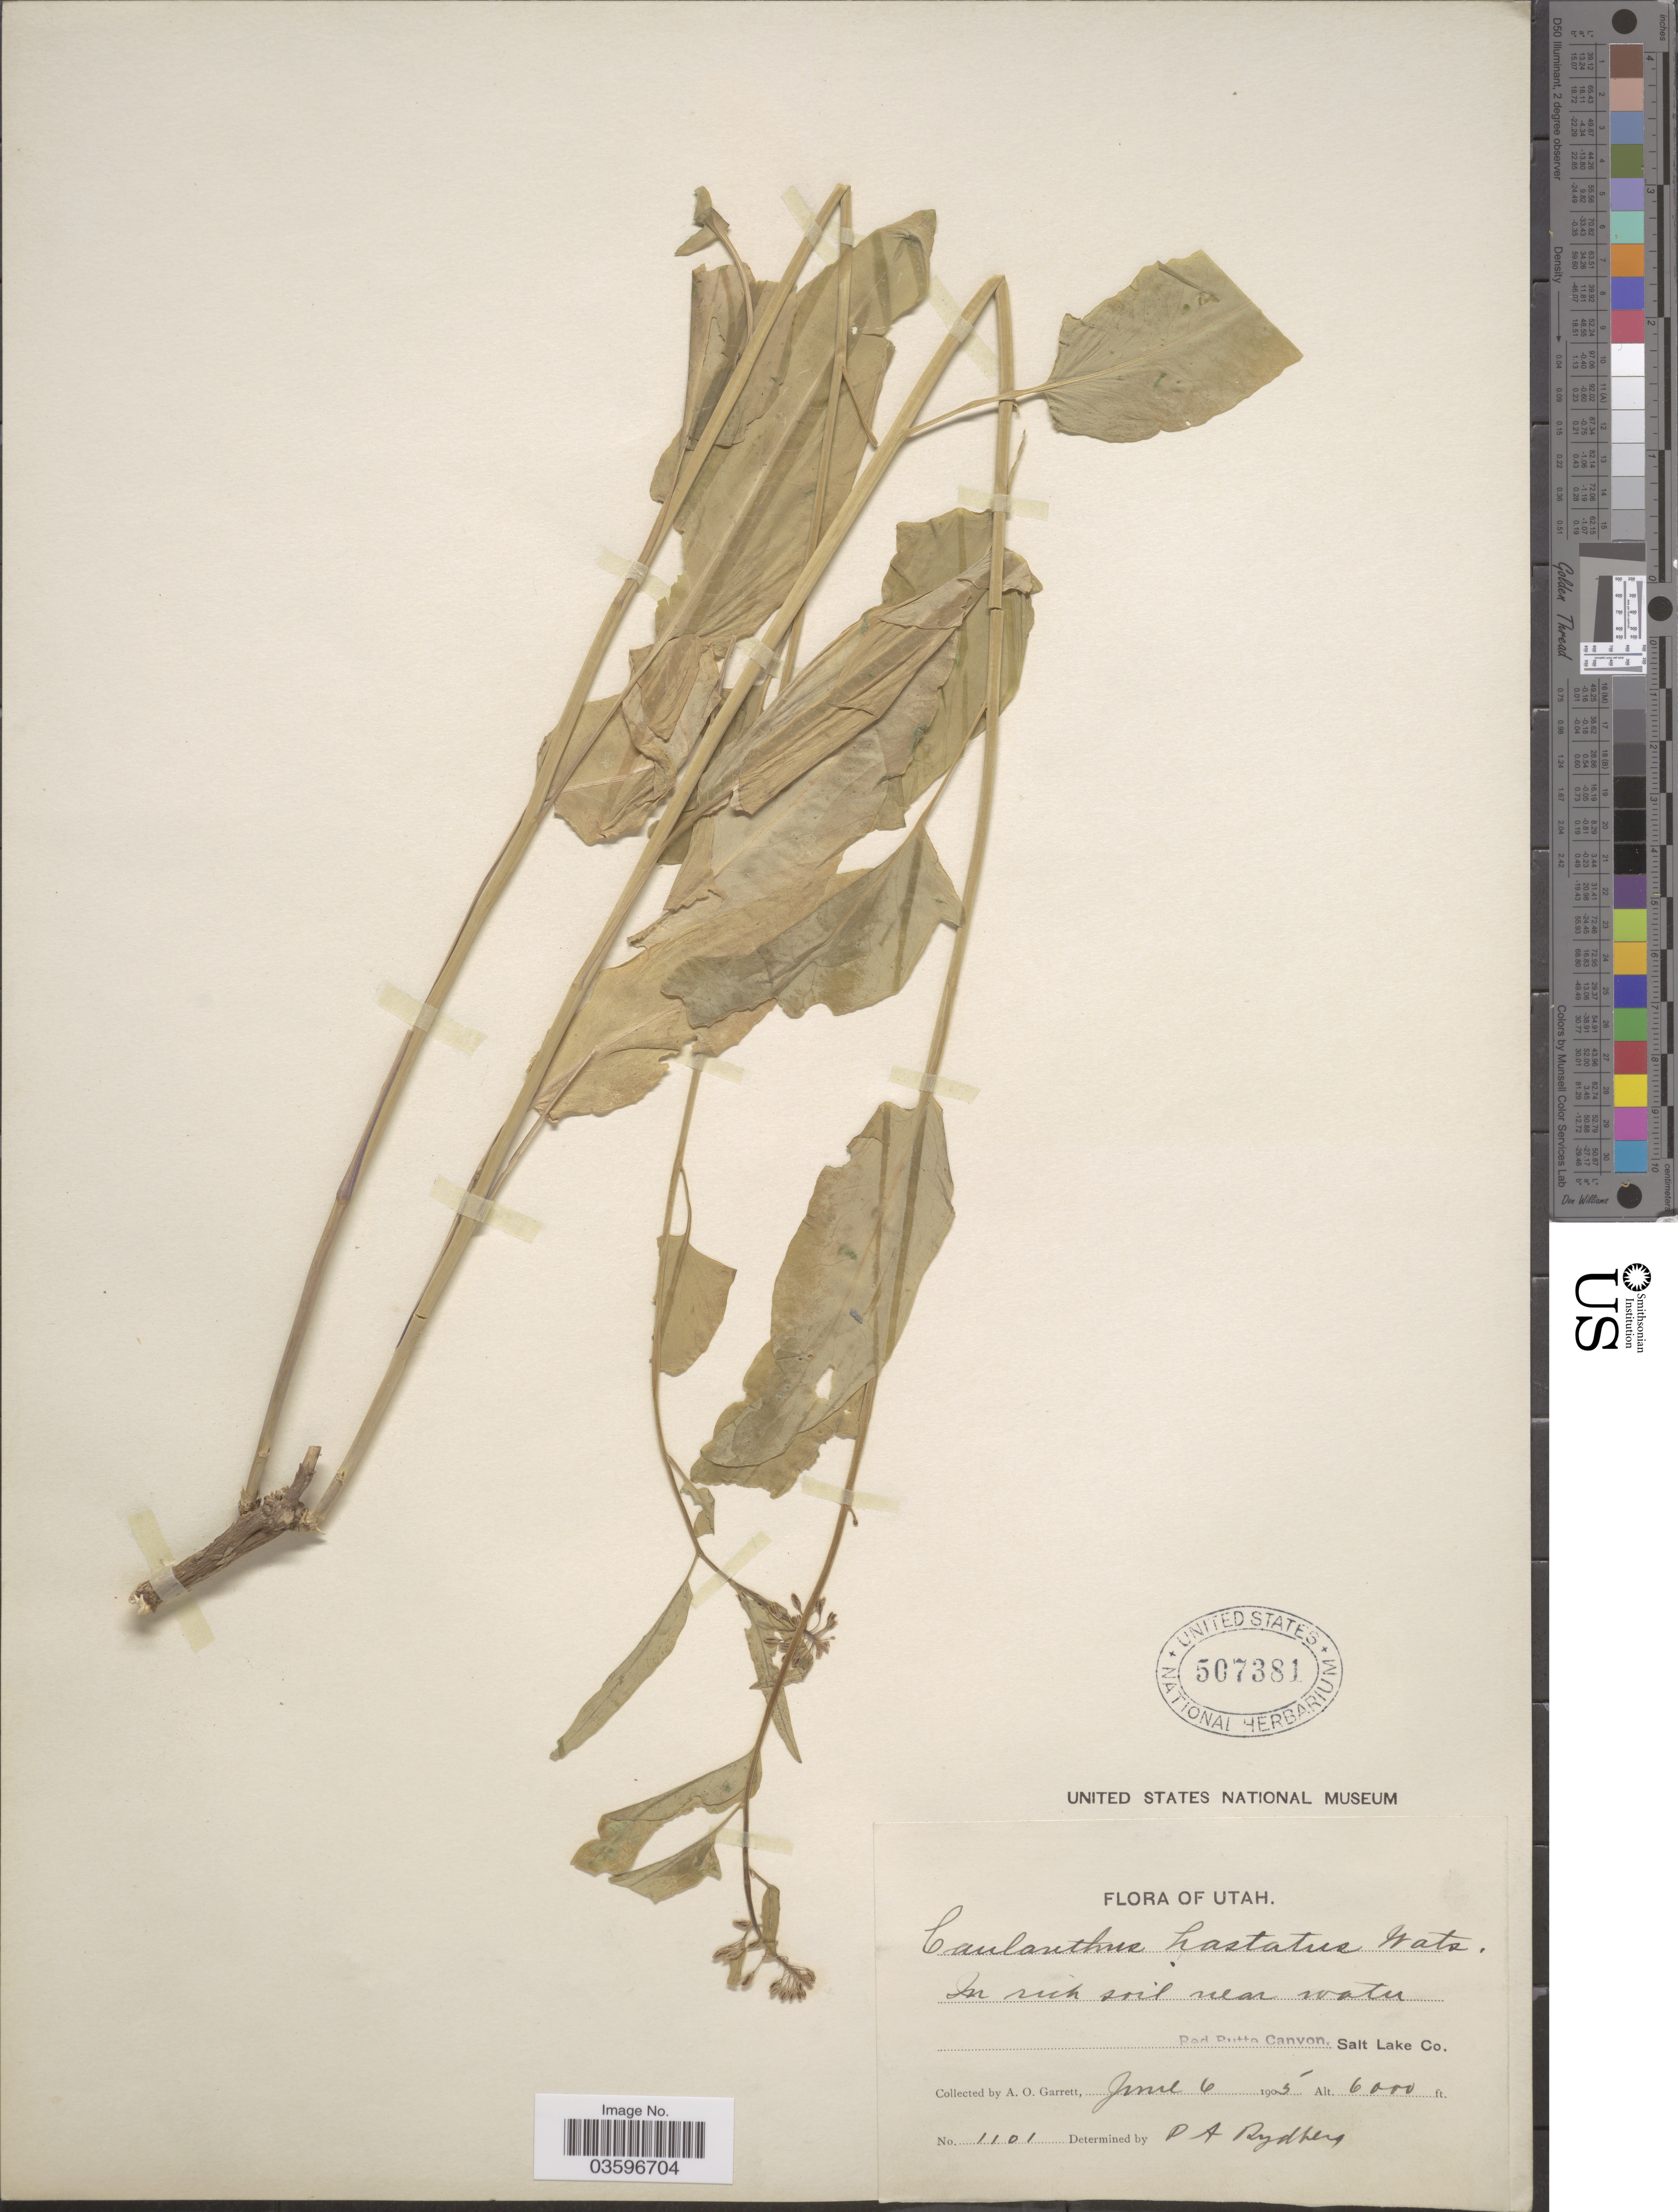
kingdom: Plantae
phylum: Tracheophyta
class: Magnoliopsida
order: Brassicales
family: Brassicaceae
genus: Chlorocrambe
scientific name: Chlorocrambe hastatus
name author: (S. Watson) Rydb.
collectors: A. O. Garrett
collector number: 1101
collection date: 1905-06-06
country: United States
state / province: Utah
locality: In rich soil near water. Red Butte Canyon, Salt Lake Co.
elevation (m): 1829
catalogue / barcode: US 507381